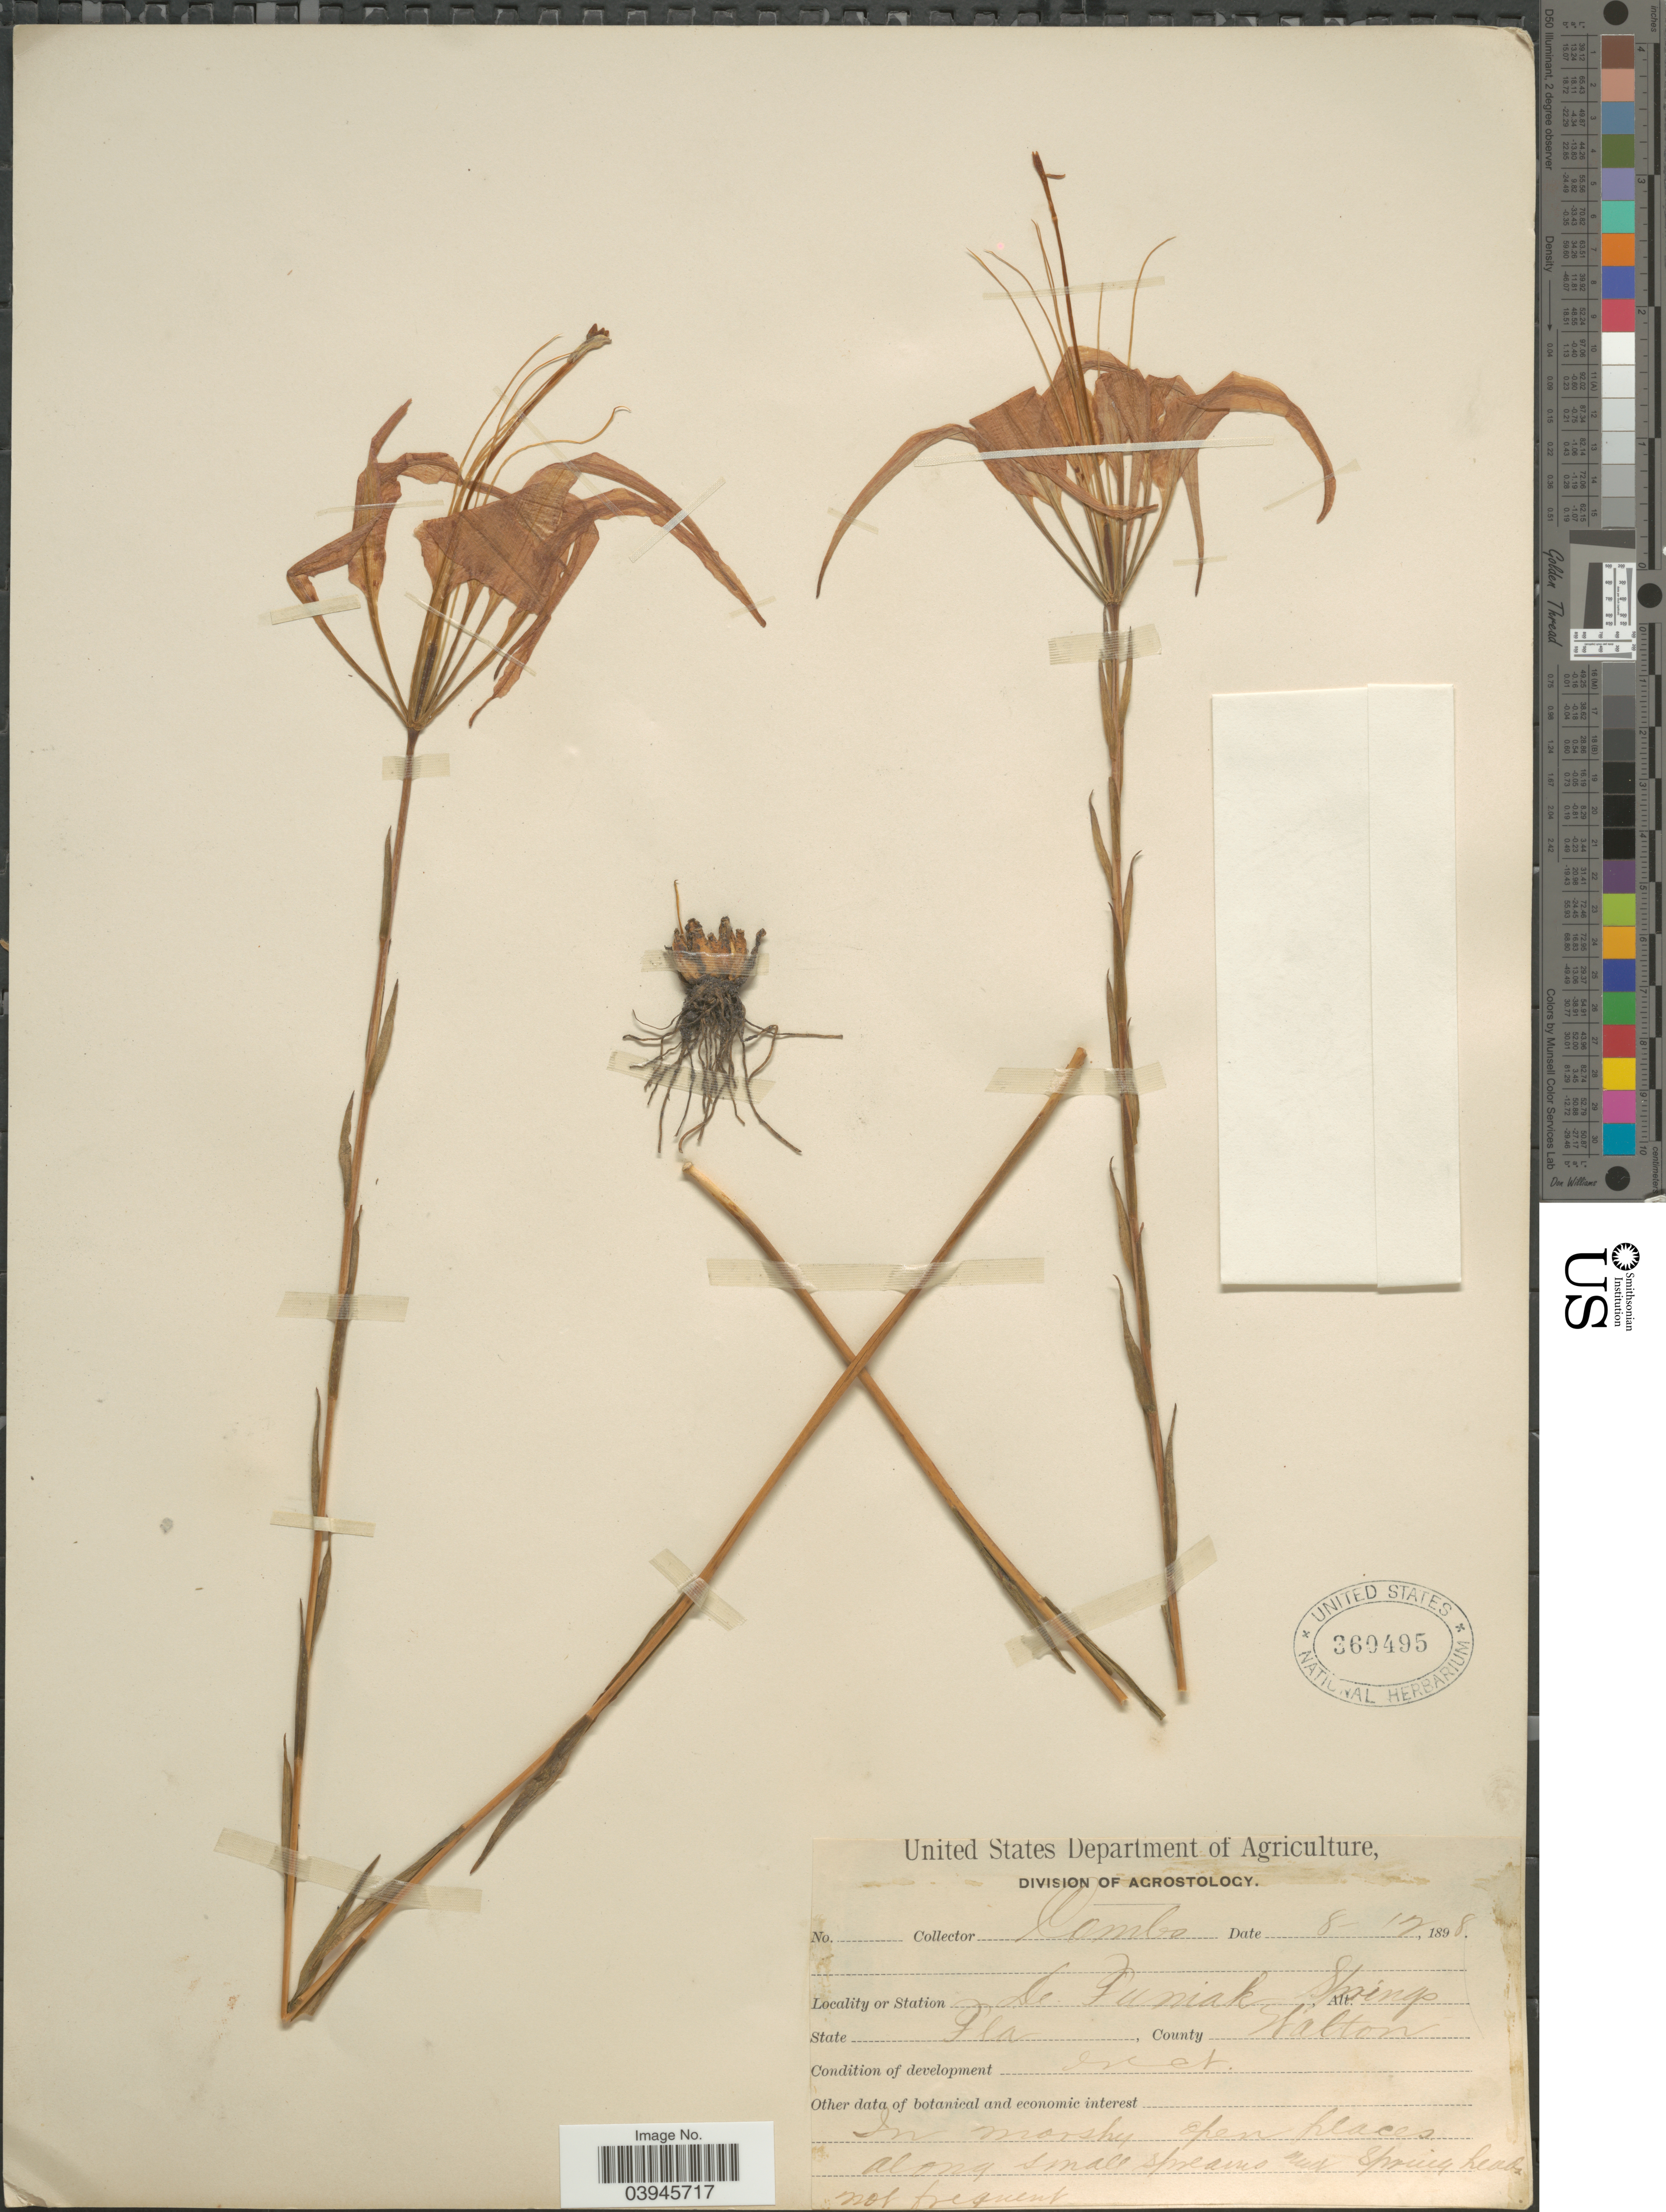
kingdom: Plantae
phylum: Tracheophyta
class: Liliopsida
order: Liliales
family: Liliaceae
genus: Lilium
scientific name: Lilium catesbaei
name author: Walter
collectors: -. Combs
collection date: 1898-08-12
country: United States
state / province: Florida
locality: De Funiak Springs. County Walton.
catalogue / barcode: US 360495